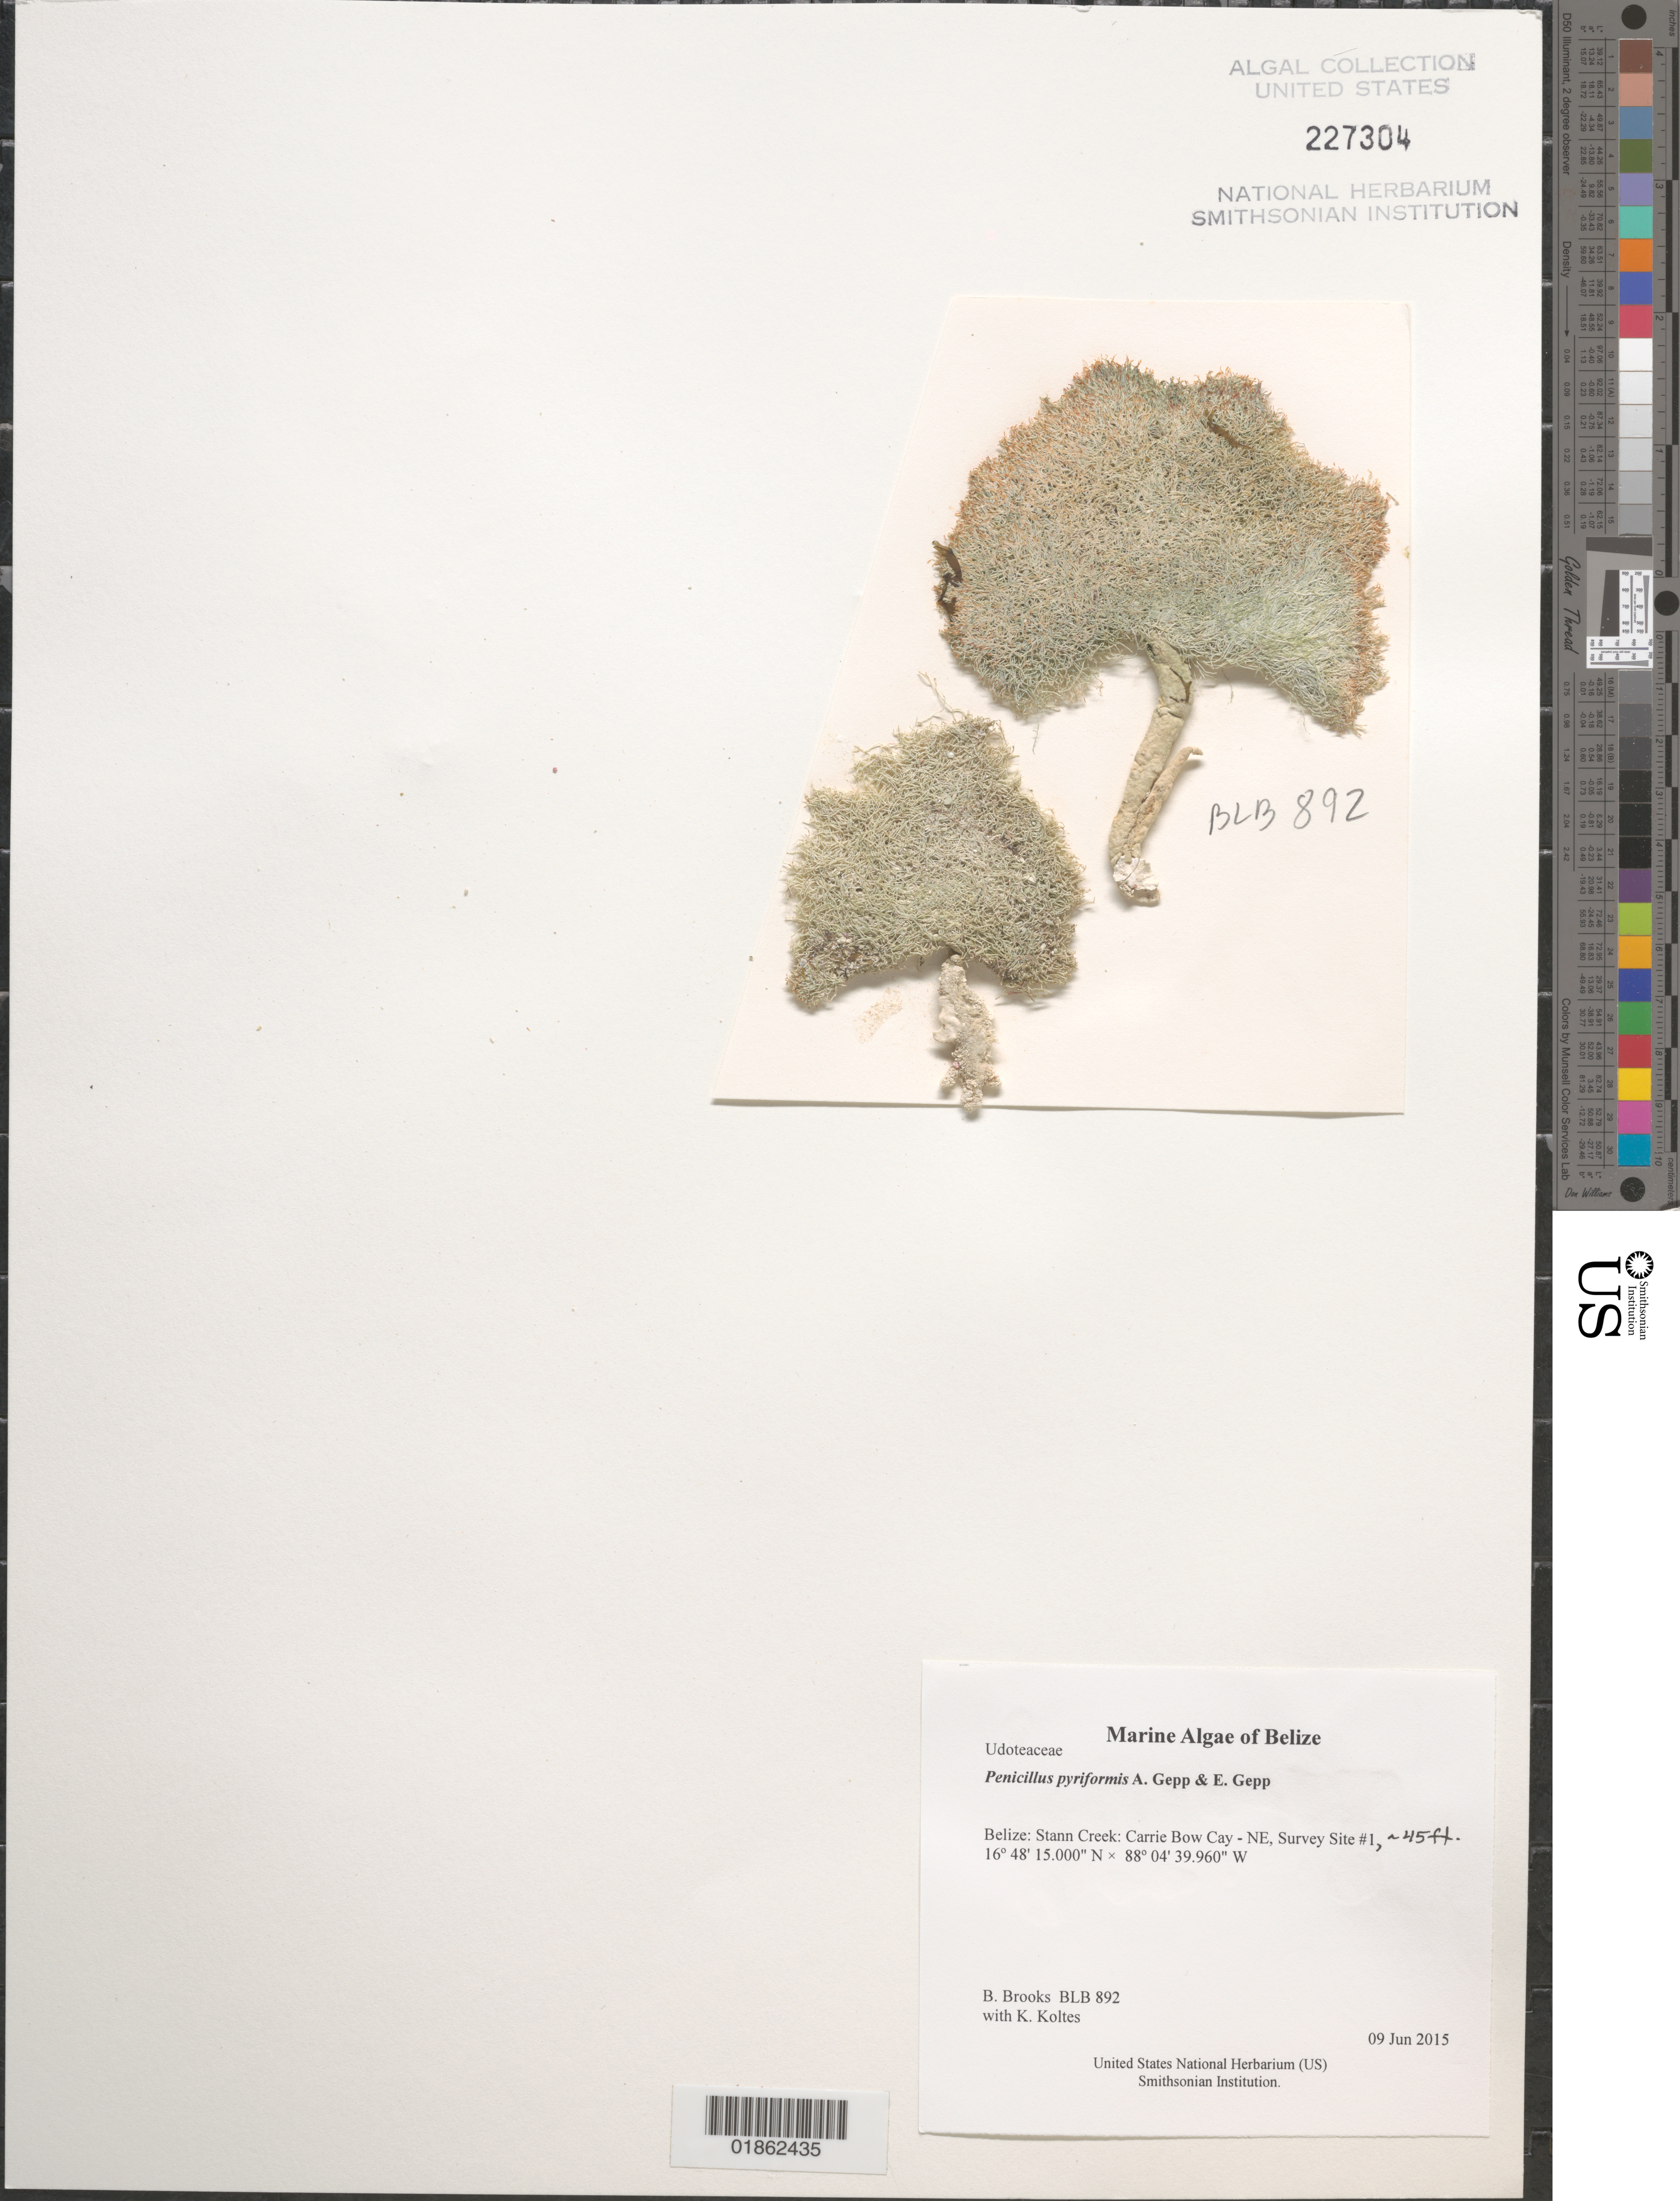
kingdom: Plantae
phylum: Chlorophyta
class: Ulvophyceae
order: Bryopsidales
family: Udoteaceae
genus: Penicillus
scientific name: Penicillus pyriformis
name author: A. Gepp & E. Gepp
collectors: B. Brooks & K. Koltes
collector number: BLB 892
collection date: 2015-06-09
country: Belize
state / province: Stann Creek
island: Carrie Bow Cay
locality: Carrie Bow Cay - NE, Survey Site #1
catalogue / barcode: US 227304